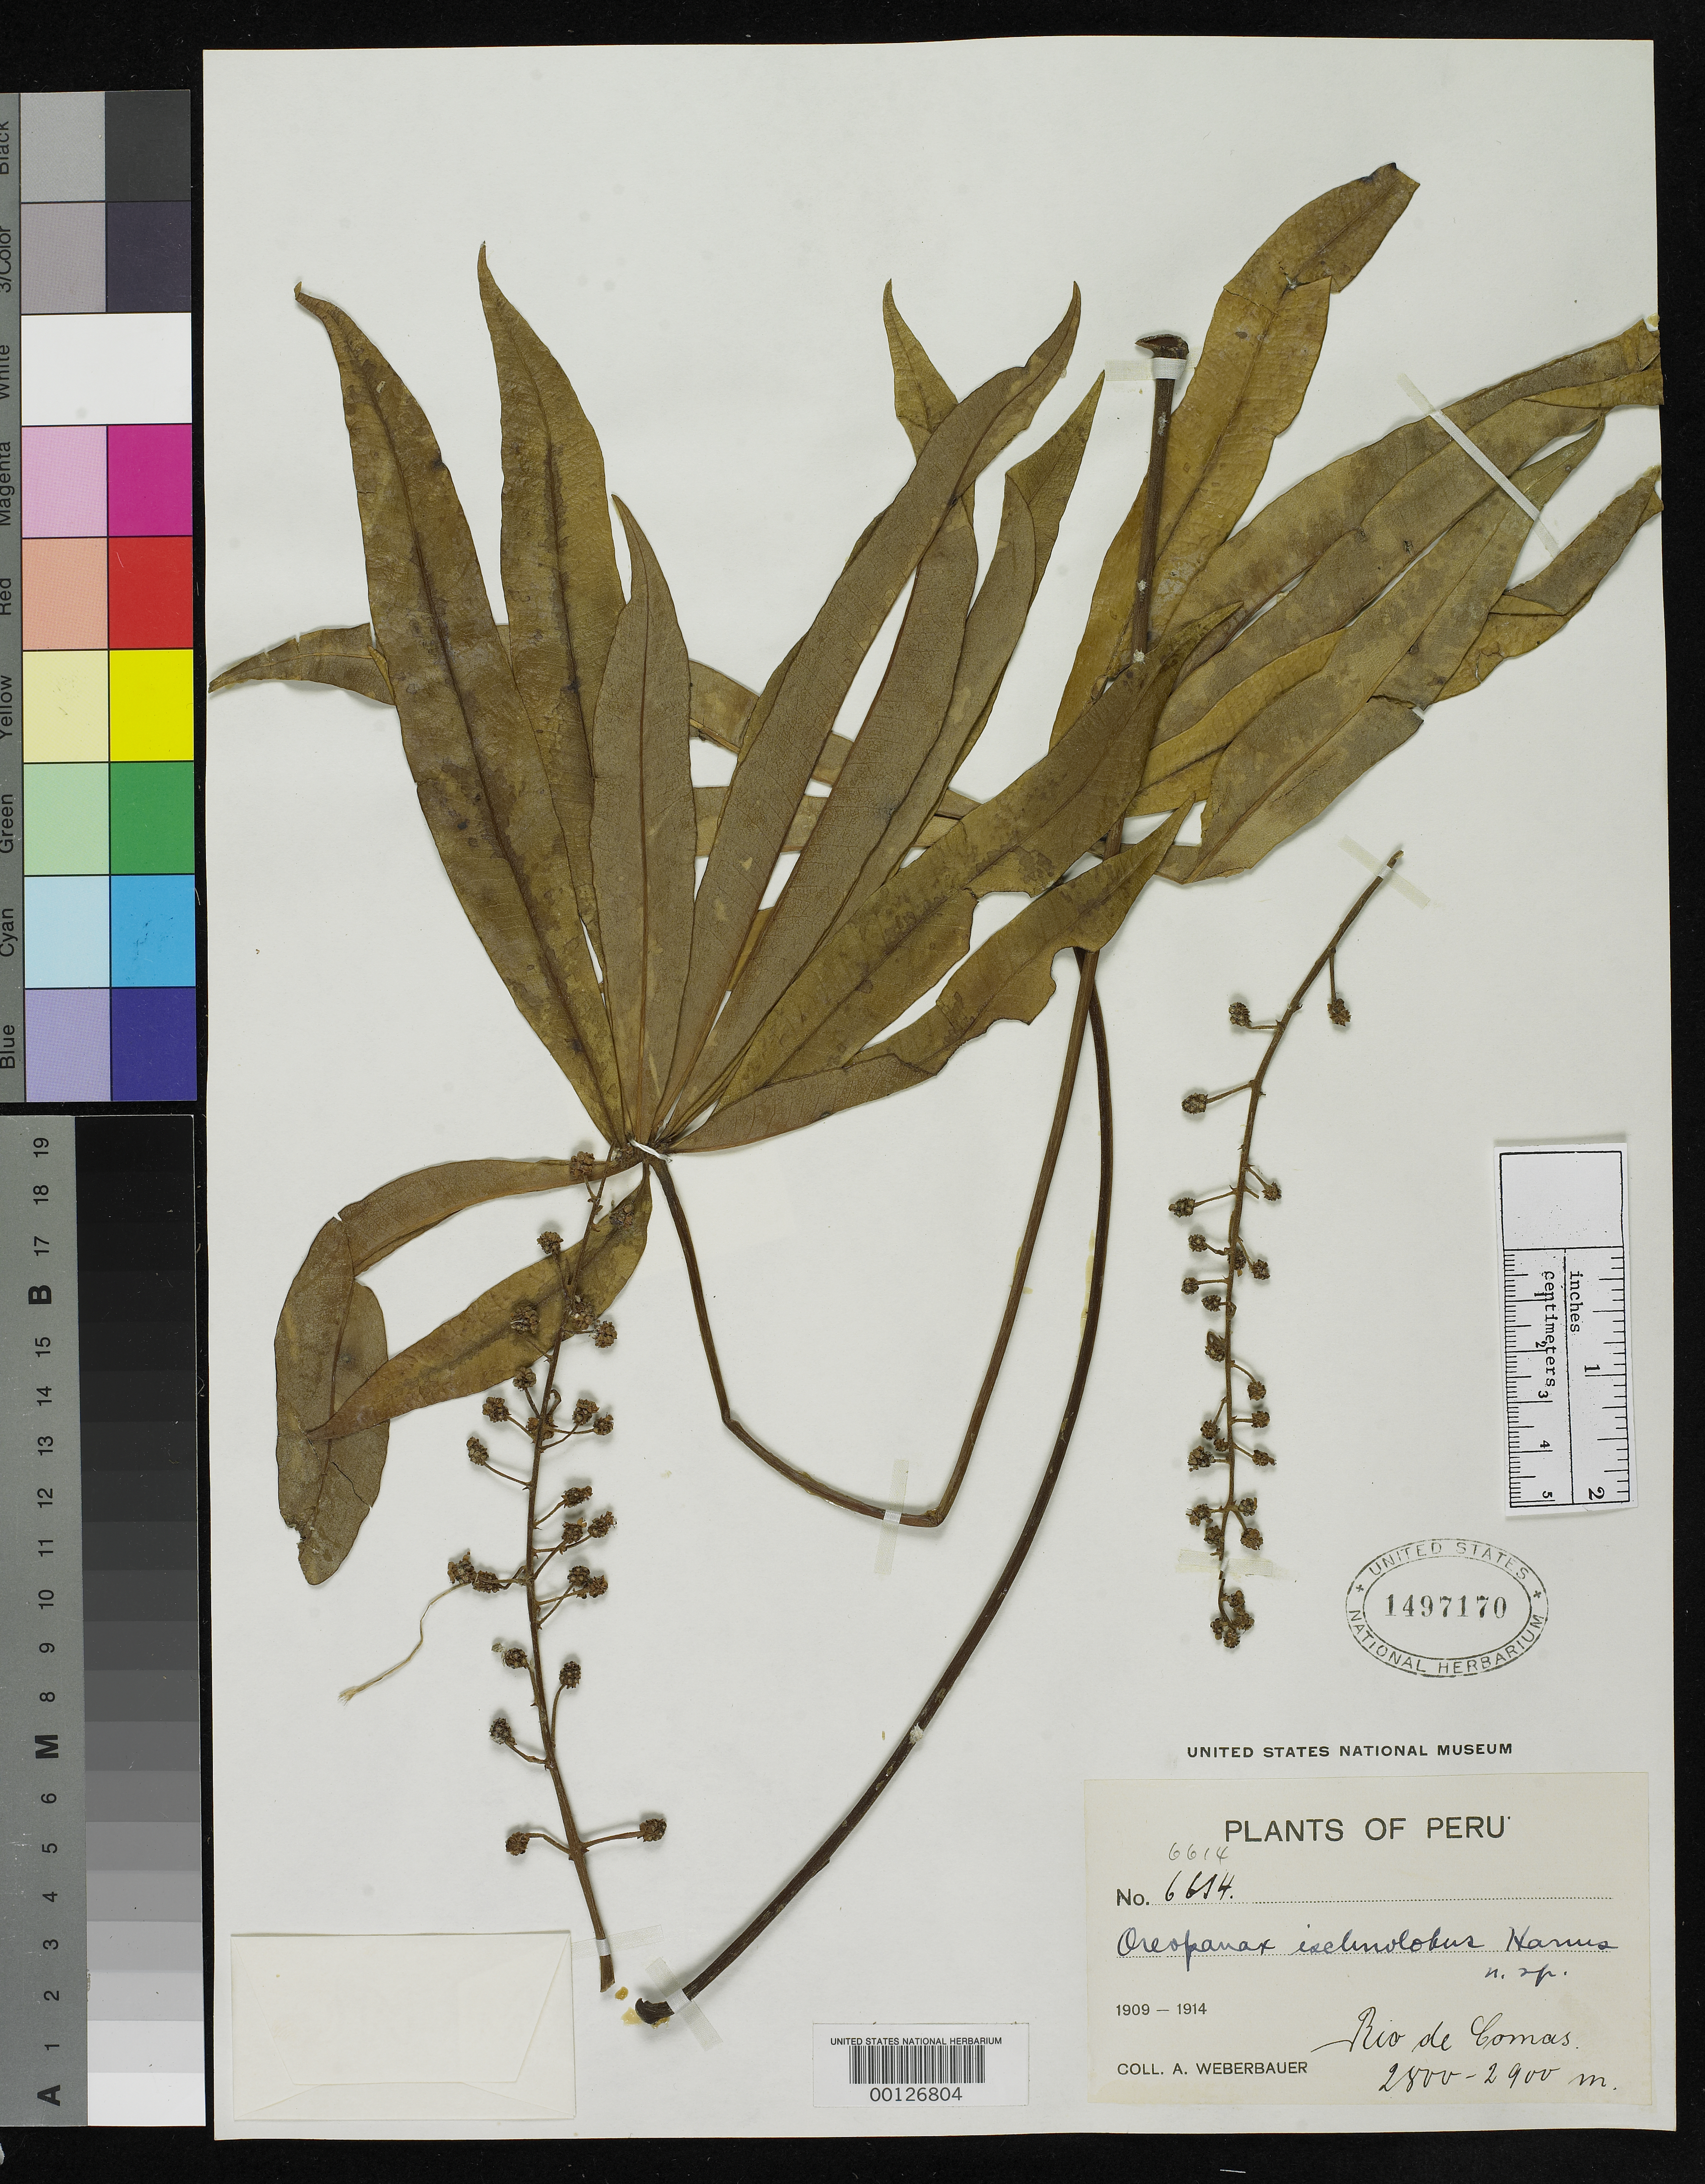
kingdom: Plantae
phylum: Tracheophyta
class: Magnoliopsida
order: Apiales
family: Araliaceae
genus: Oreopanax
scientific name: Oreopanax ischnolobus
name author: Harms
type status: Isotype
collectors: A. Weberbauer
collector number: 6614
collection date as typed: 1909 to -- --- 1914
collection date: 1909/1914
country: Peru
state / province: Junín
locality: Rio de Lomas.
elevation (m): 2800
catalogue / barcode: US 1497170